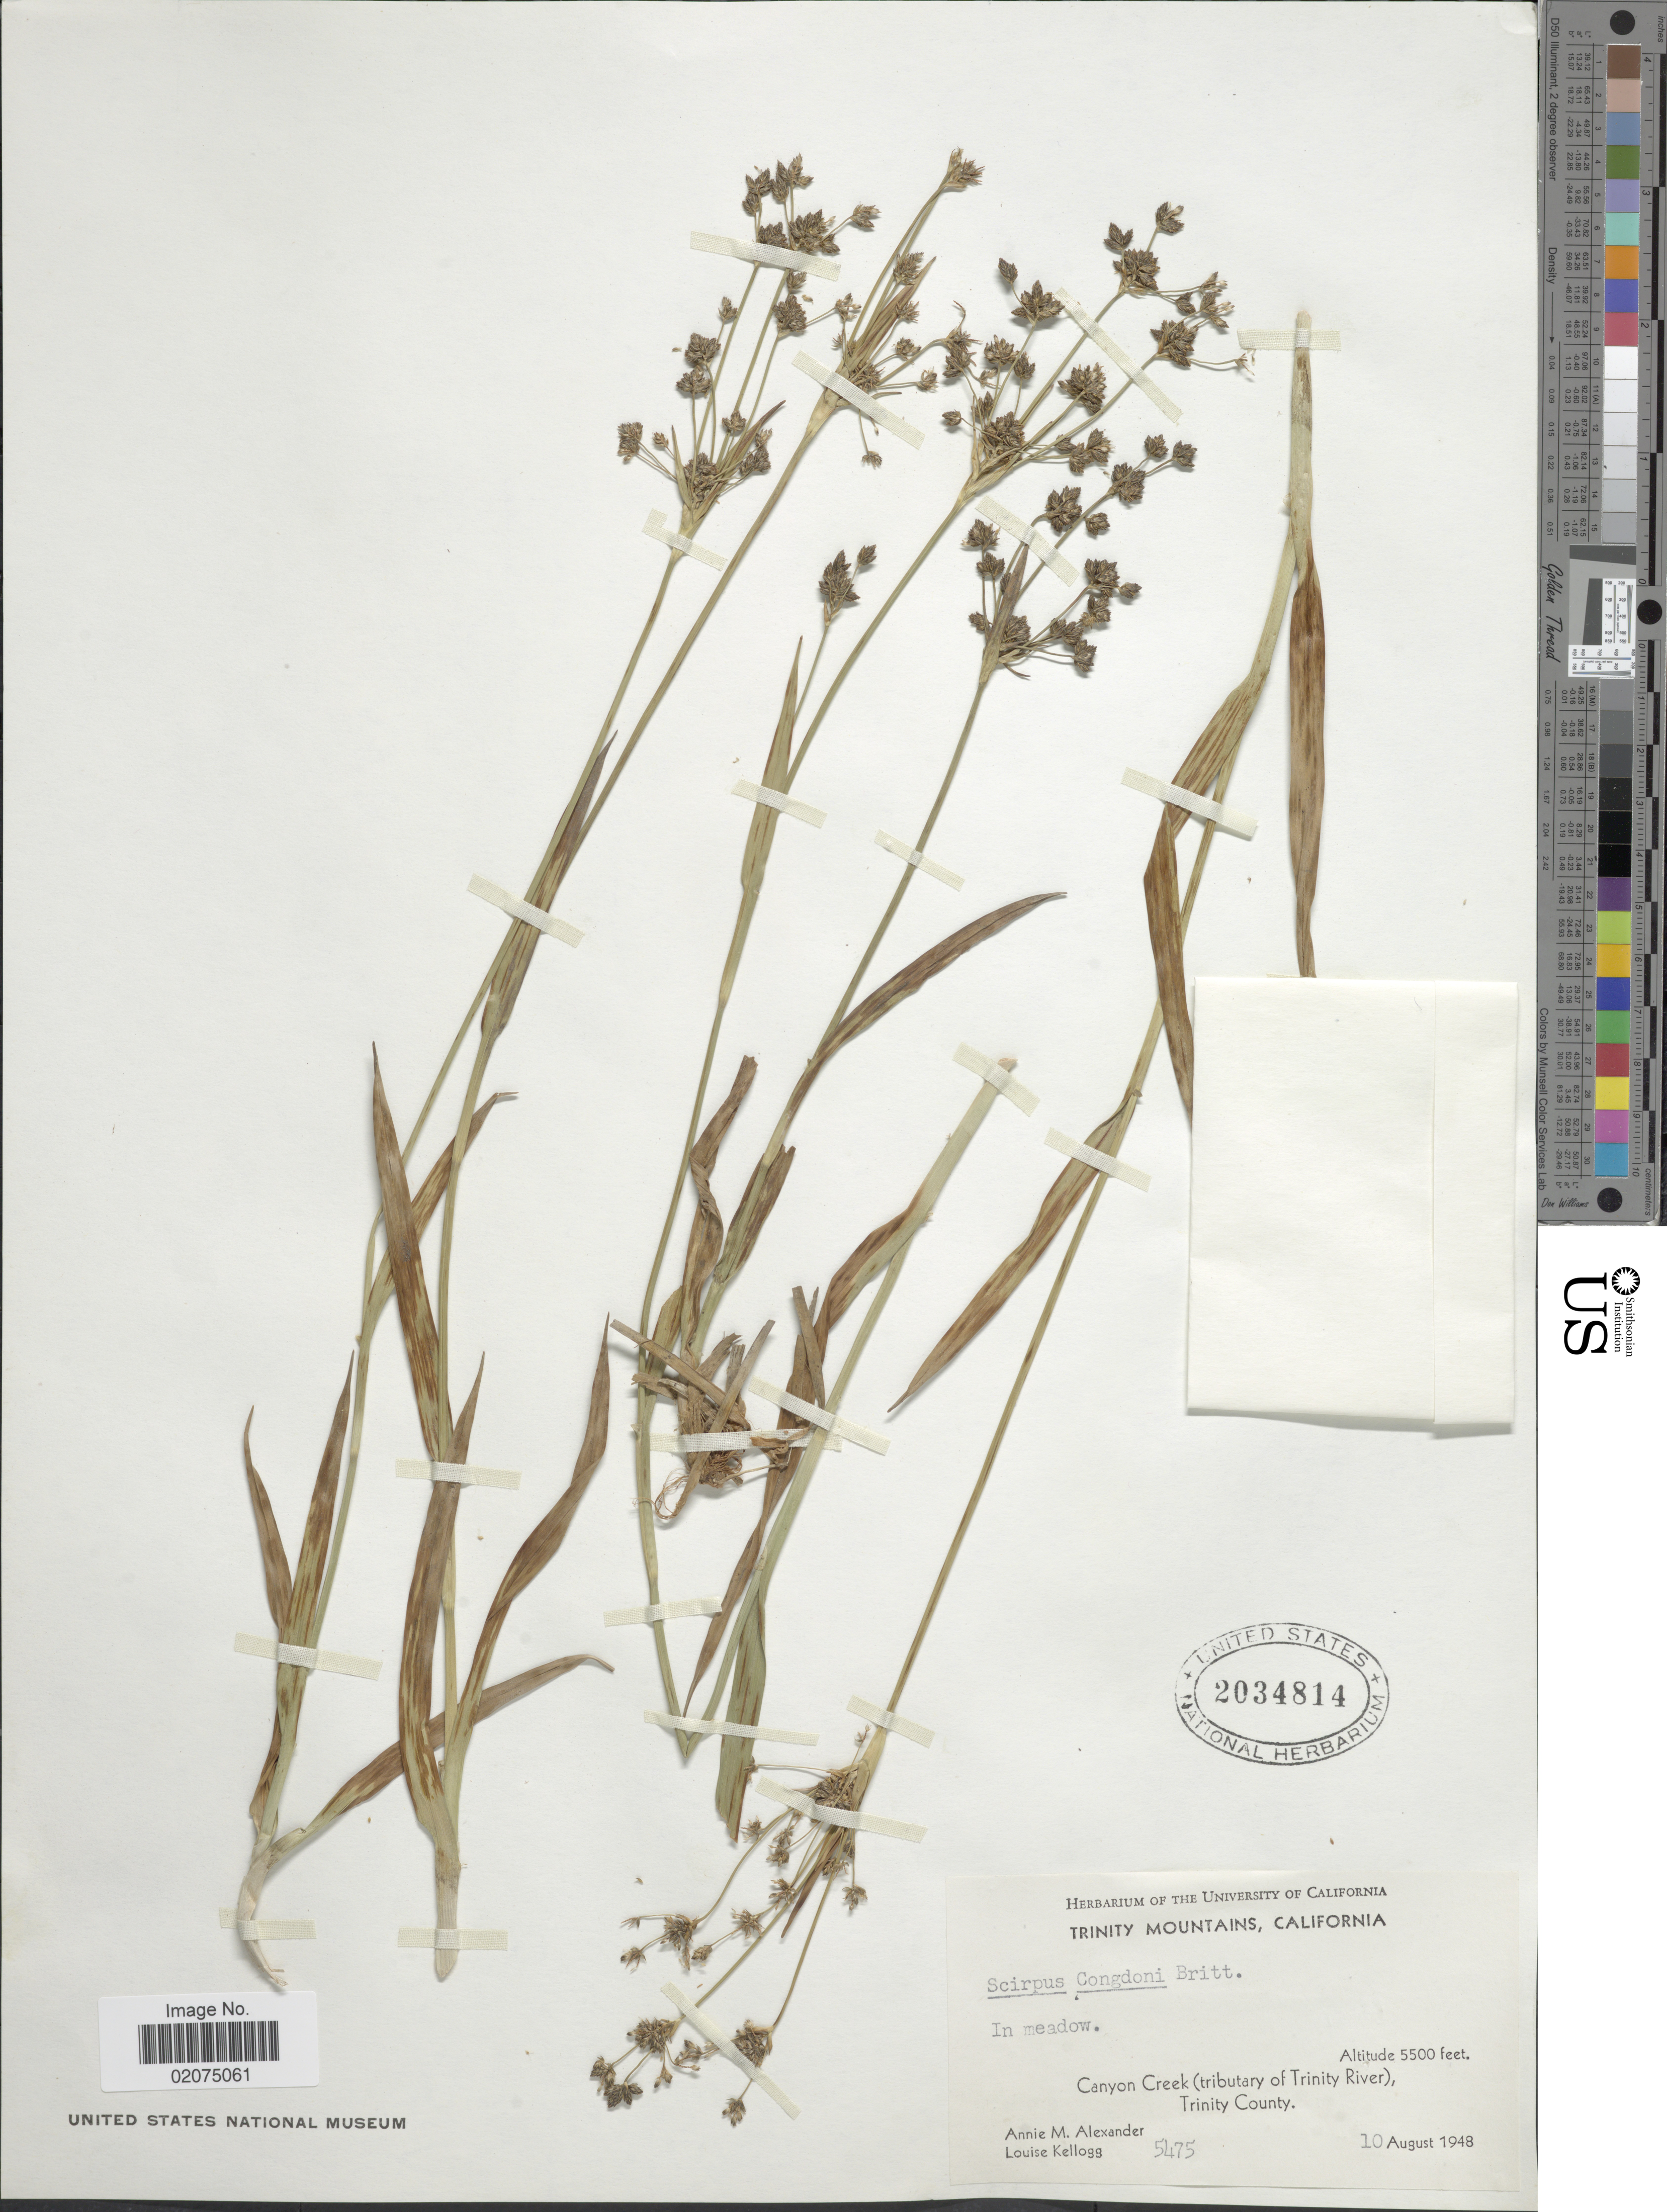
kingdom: Plantae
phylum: Tracheophyta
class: Liliopsida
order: Poales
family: Cyperaceae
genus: Scirpus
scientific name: Scirpus congdonii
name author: Britton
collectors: A. M. Alexander & L. Kellogg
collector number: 5475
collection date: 1948-08-10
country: United States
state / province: California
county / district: Trinity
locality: Trinity Mountains, Canyon Creek (tributary of Trinity River), Trinity County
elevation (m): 1676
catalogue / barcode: US 2034814